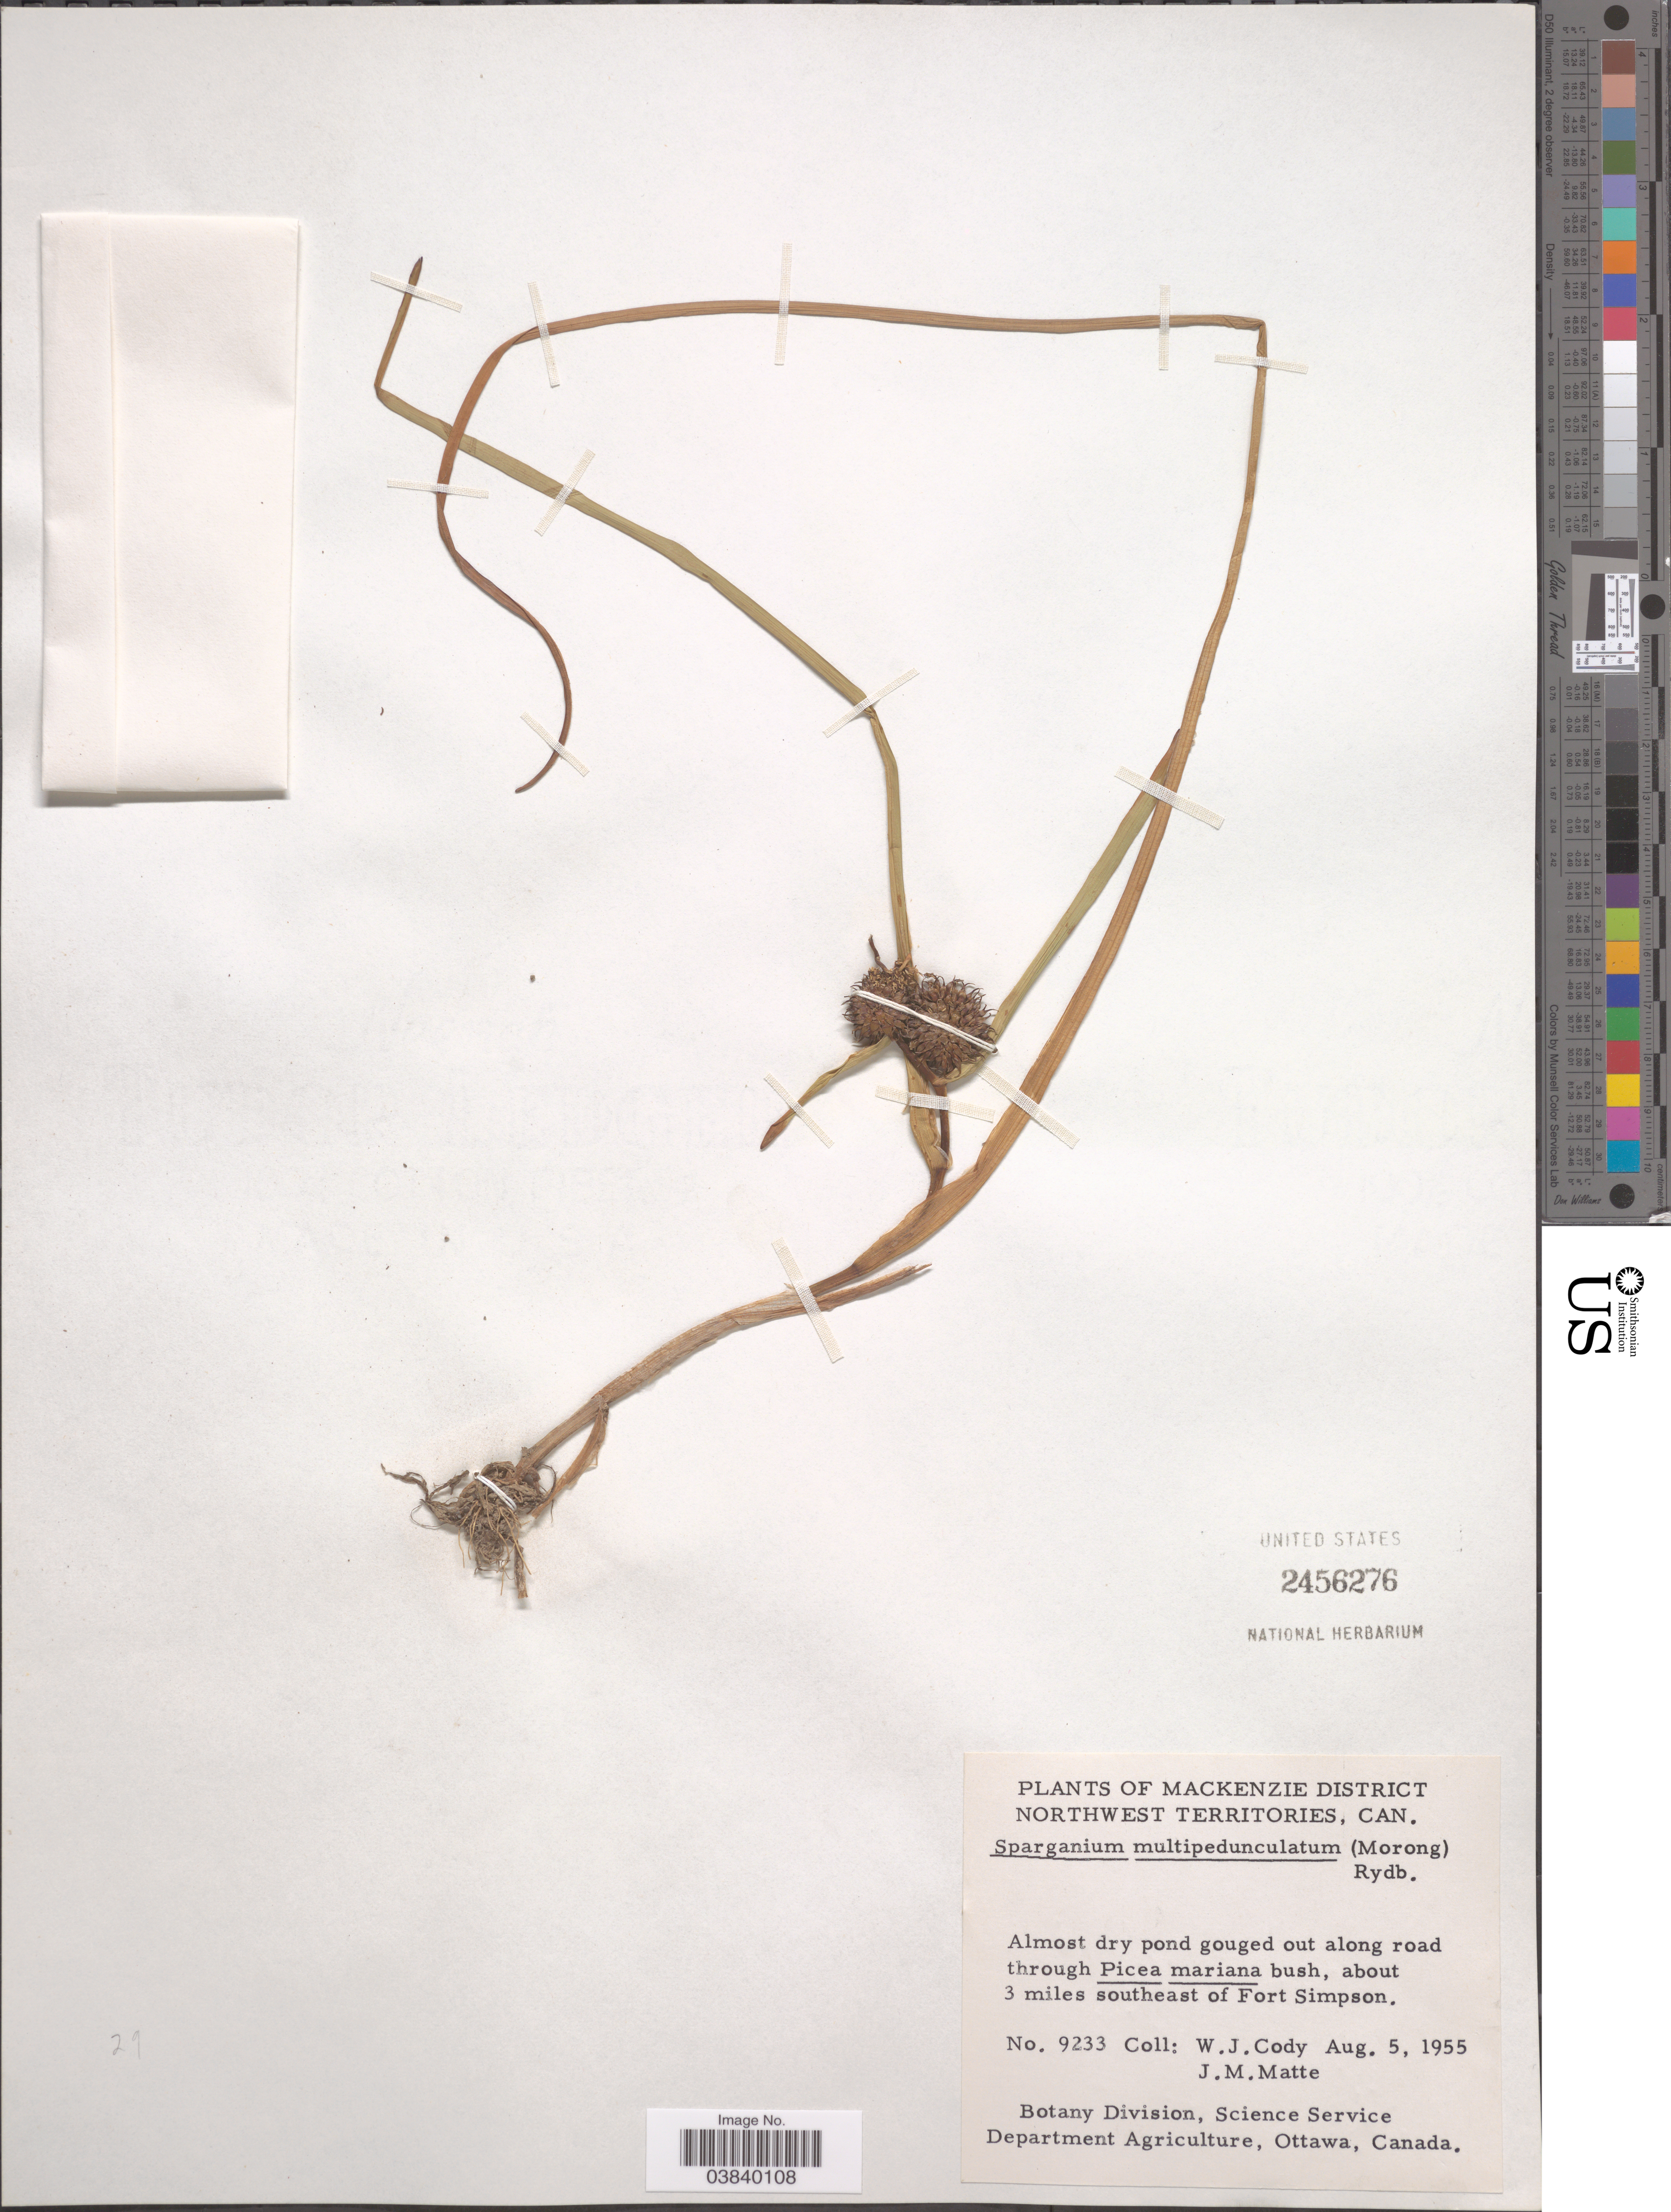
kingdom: Plantae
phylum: Tracheophyta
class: Liliopsida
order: Poales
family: Typhaceae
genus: Sparganium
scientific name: Sparganium angustifolium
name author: Michx.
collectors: W. Cody & J. Matte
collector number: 9233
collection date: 1955-08-05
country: Canada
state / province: Northwest Territories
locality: Mackenzie District. About 3 miles southeast of Fort Simpson.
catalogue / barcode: US 2456276